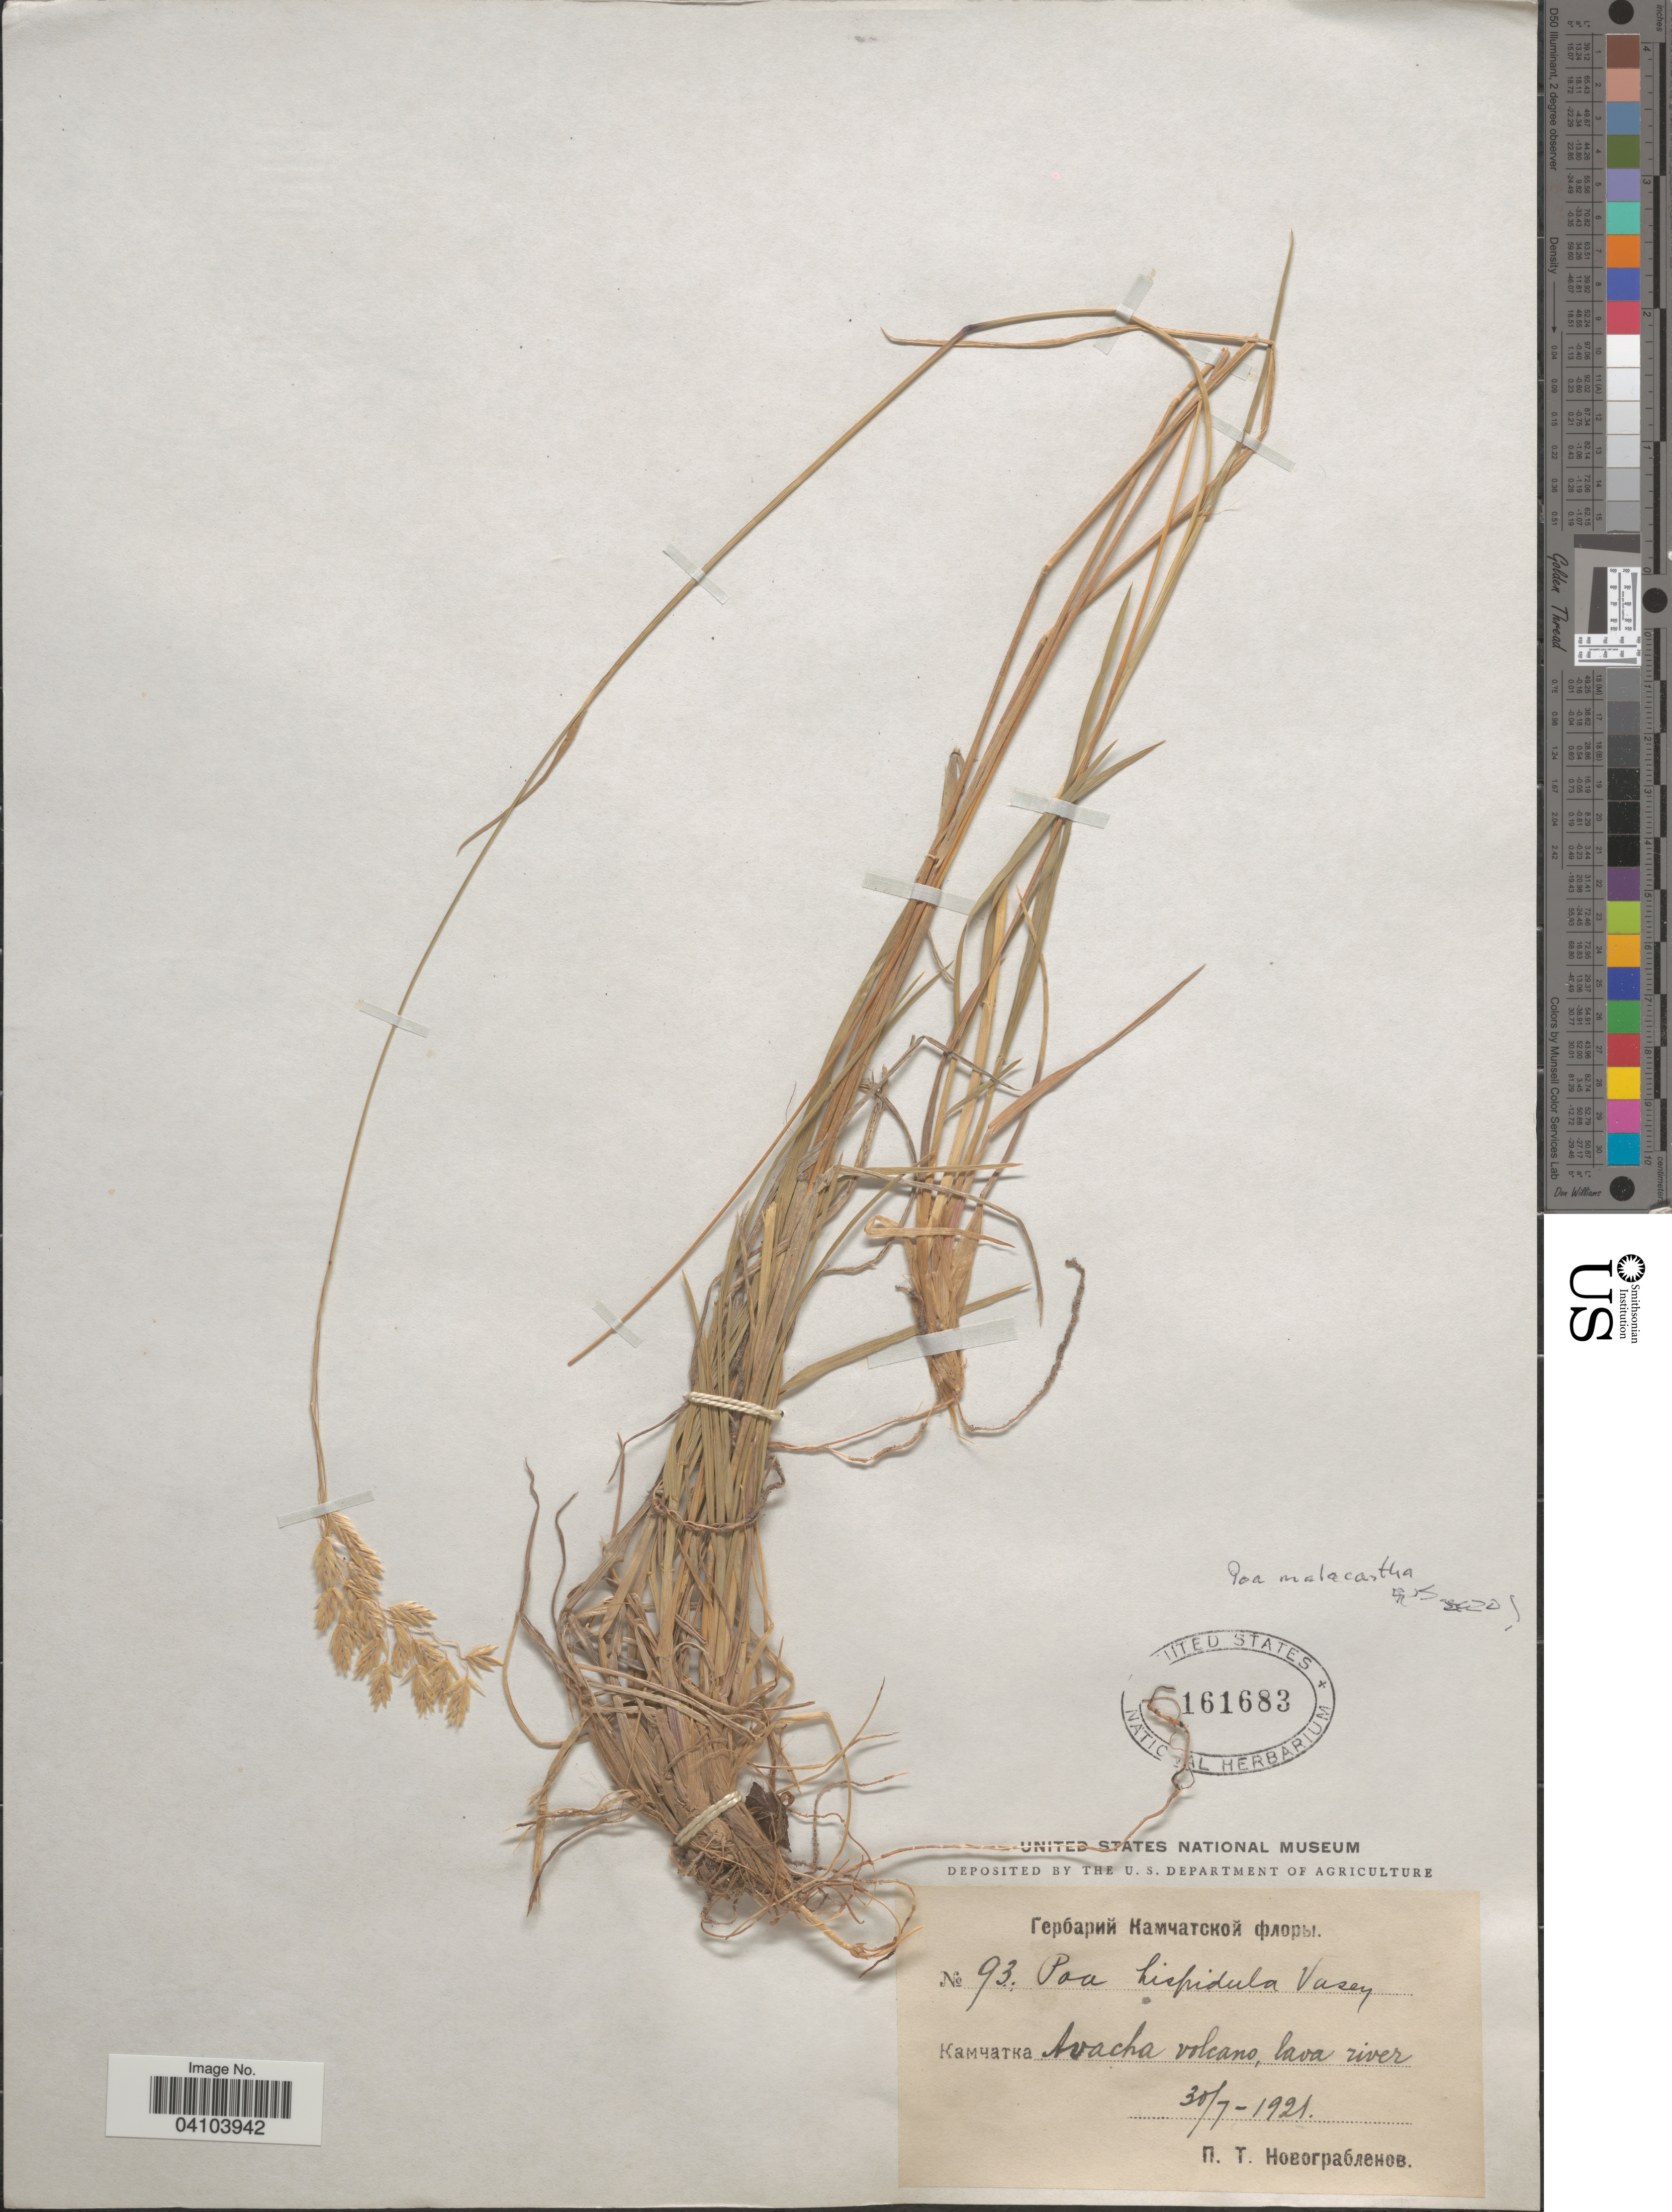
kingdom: Plantae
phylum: Tracheophyta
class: Liliopsida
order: Poales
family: Poaceae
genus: Poa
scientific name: Poa malacantha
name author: Kom.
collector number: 93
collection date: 1921-07-30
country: Russian Federation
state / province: Kamchatka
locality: Avacha volcano.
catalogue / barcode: US 161683